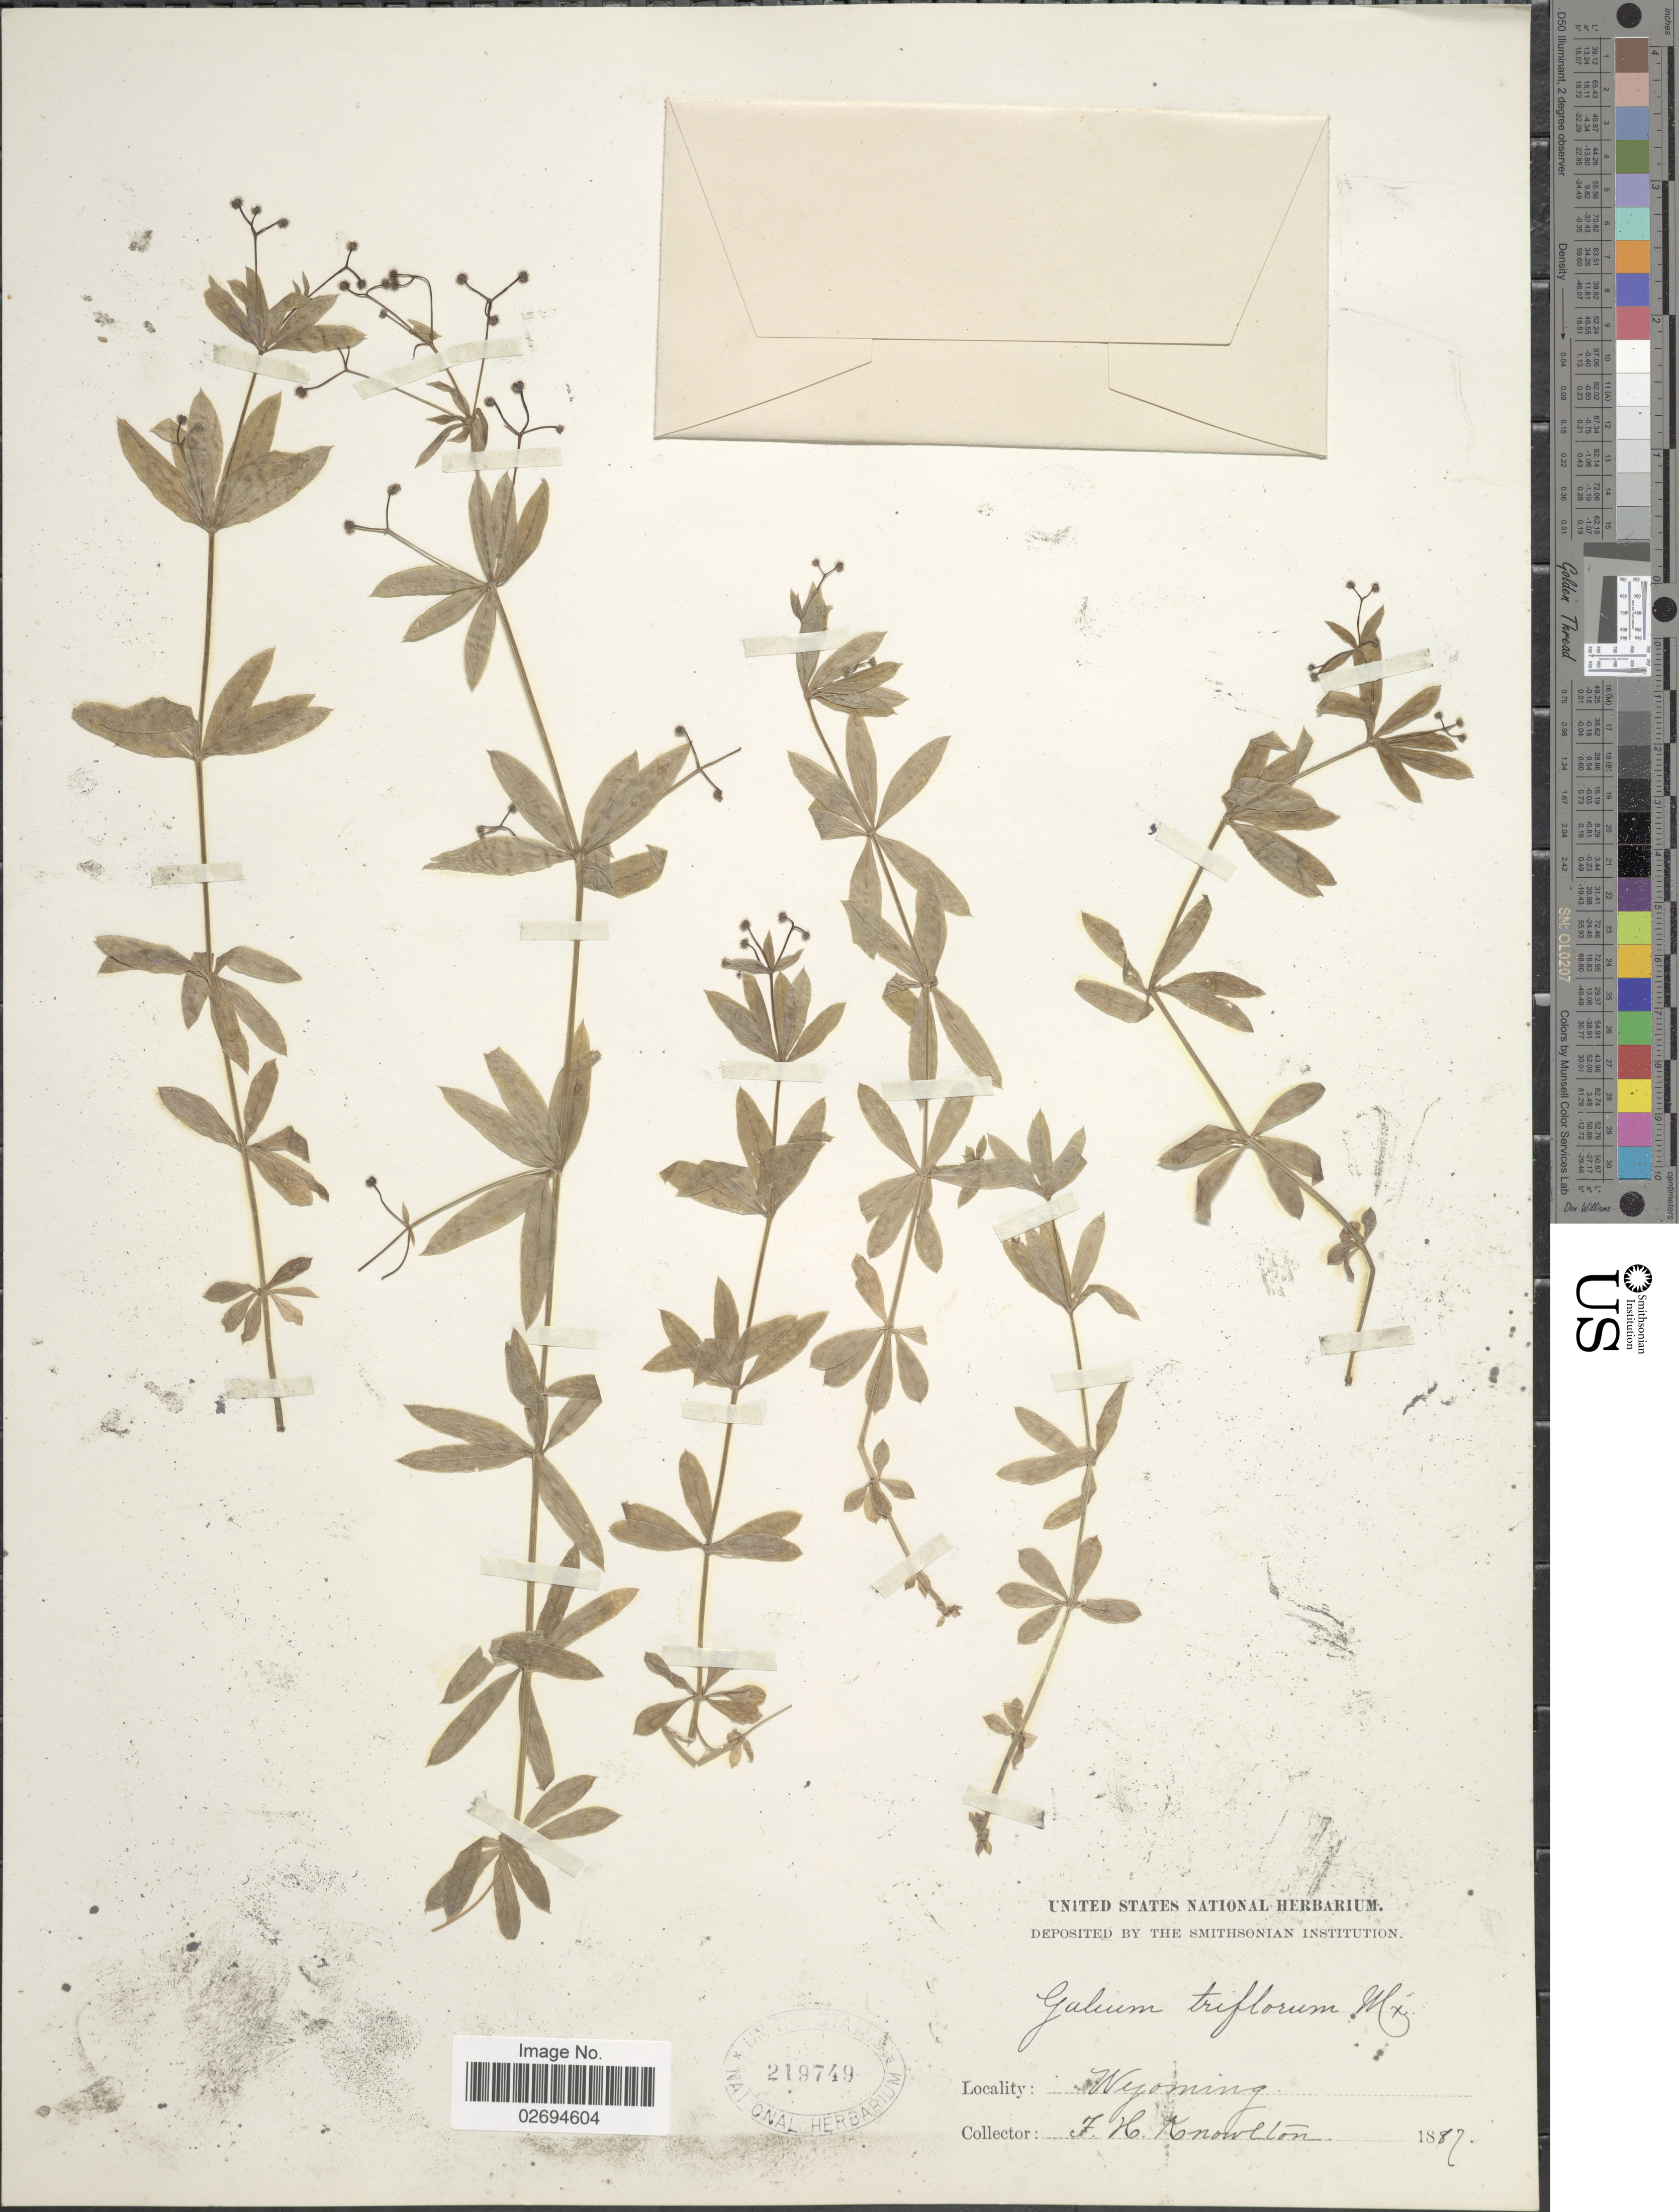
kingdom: Plantae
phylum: Tracheophyta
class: Magnoliopsida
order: Gentianales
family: Rubiaceae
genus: Galium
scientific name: Galium triflorum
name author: Michx.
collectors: F. H. Knowlton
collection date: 1887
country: United States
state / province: Wyoming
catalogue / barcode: US 219749